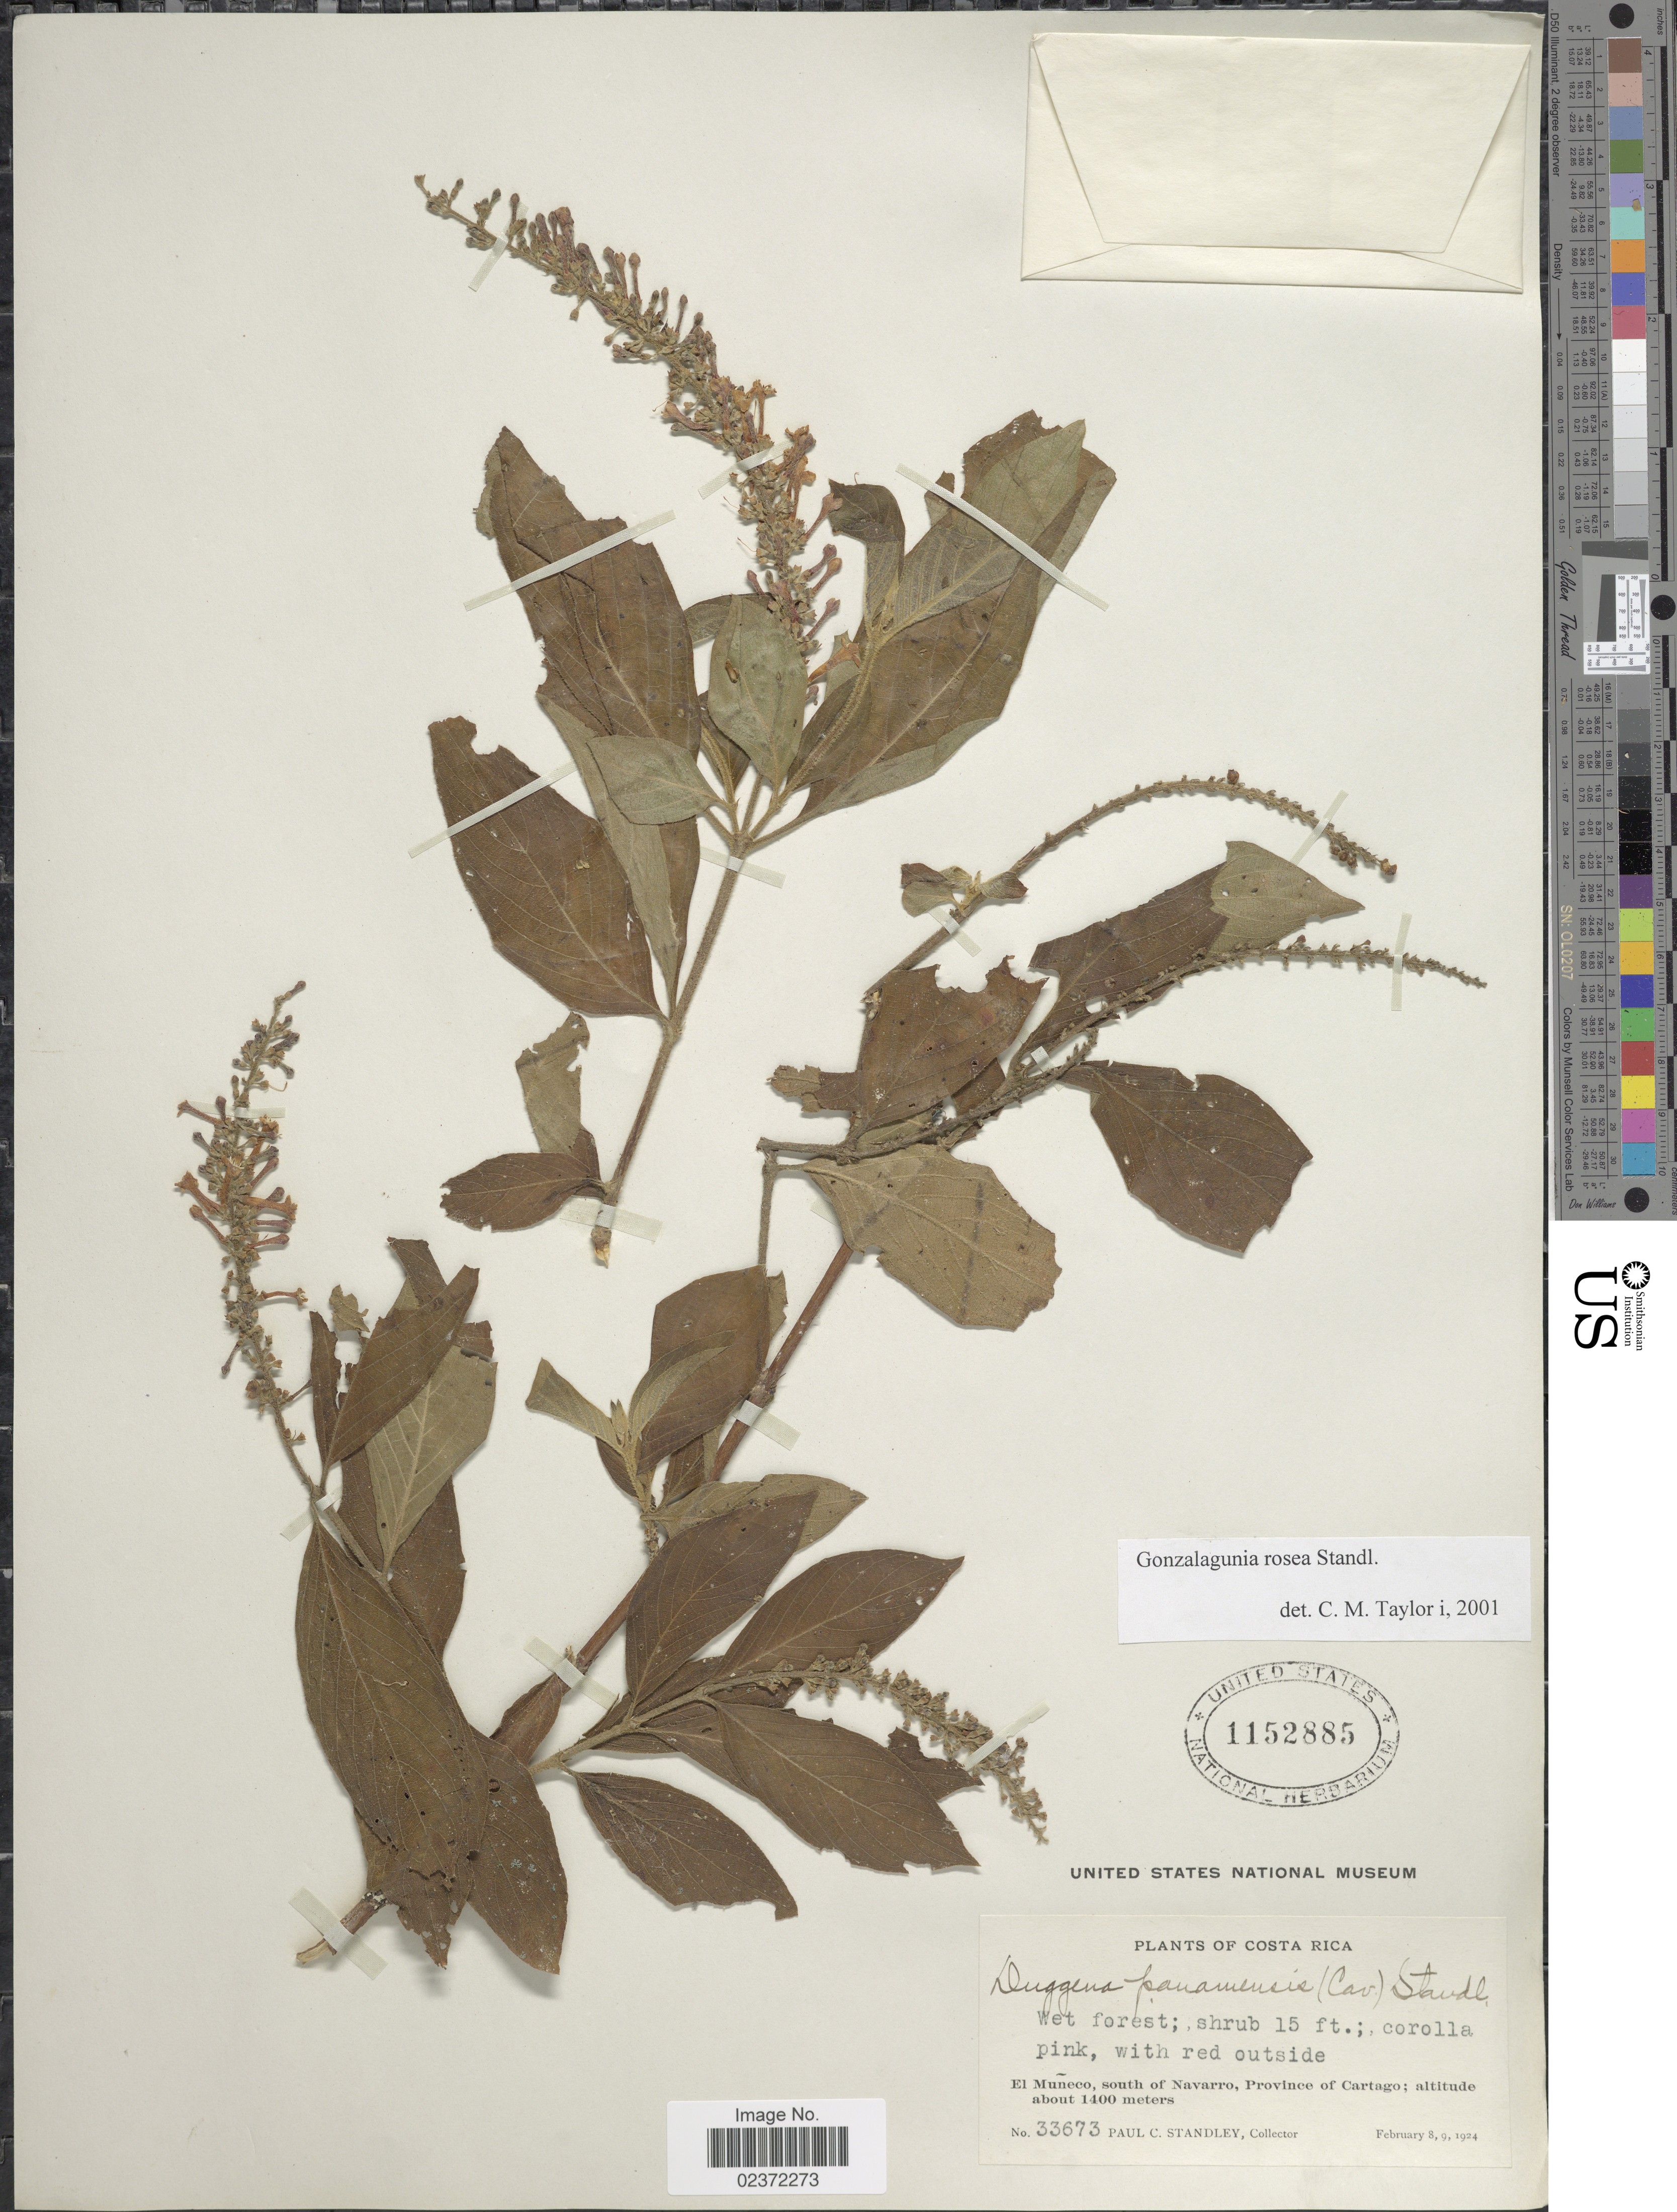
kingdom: Plantae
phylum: Tracheophyta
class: Magnoliopsida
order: Gentianales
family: Rubiaceae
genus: Gonzalagunia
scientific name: Gonzalagunia rosea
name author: Standl.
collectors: P. C. Standley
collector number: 33673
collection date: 1924-02-08/1924-02-09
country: Costa Rica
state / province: Cartago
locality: El Muneco, south of Navarro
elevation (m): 1400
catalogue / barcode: US 1152885